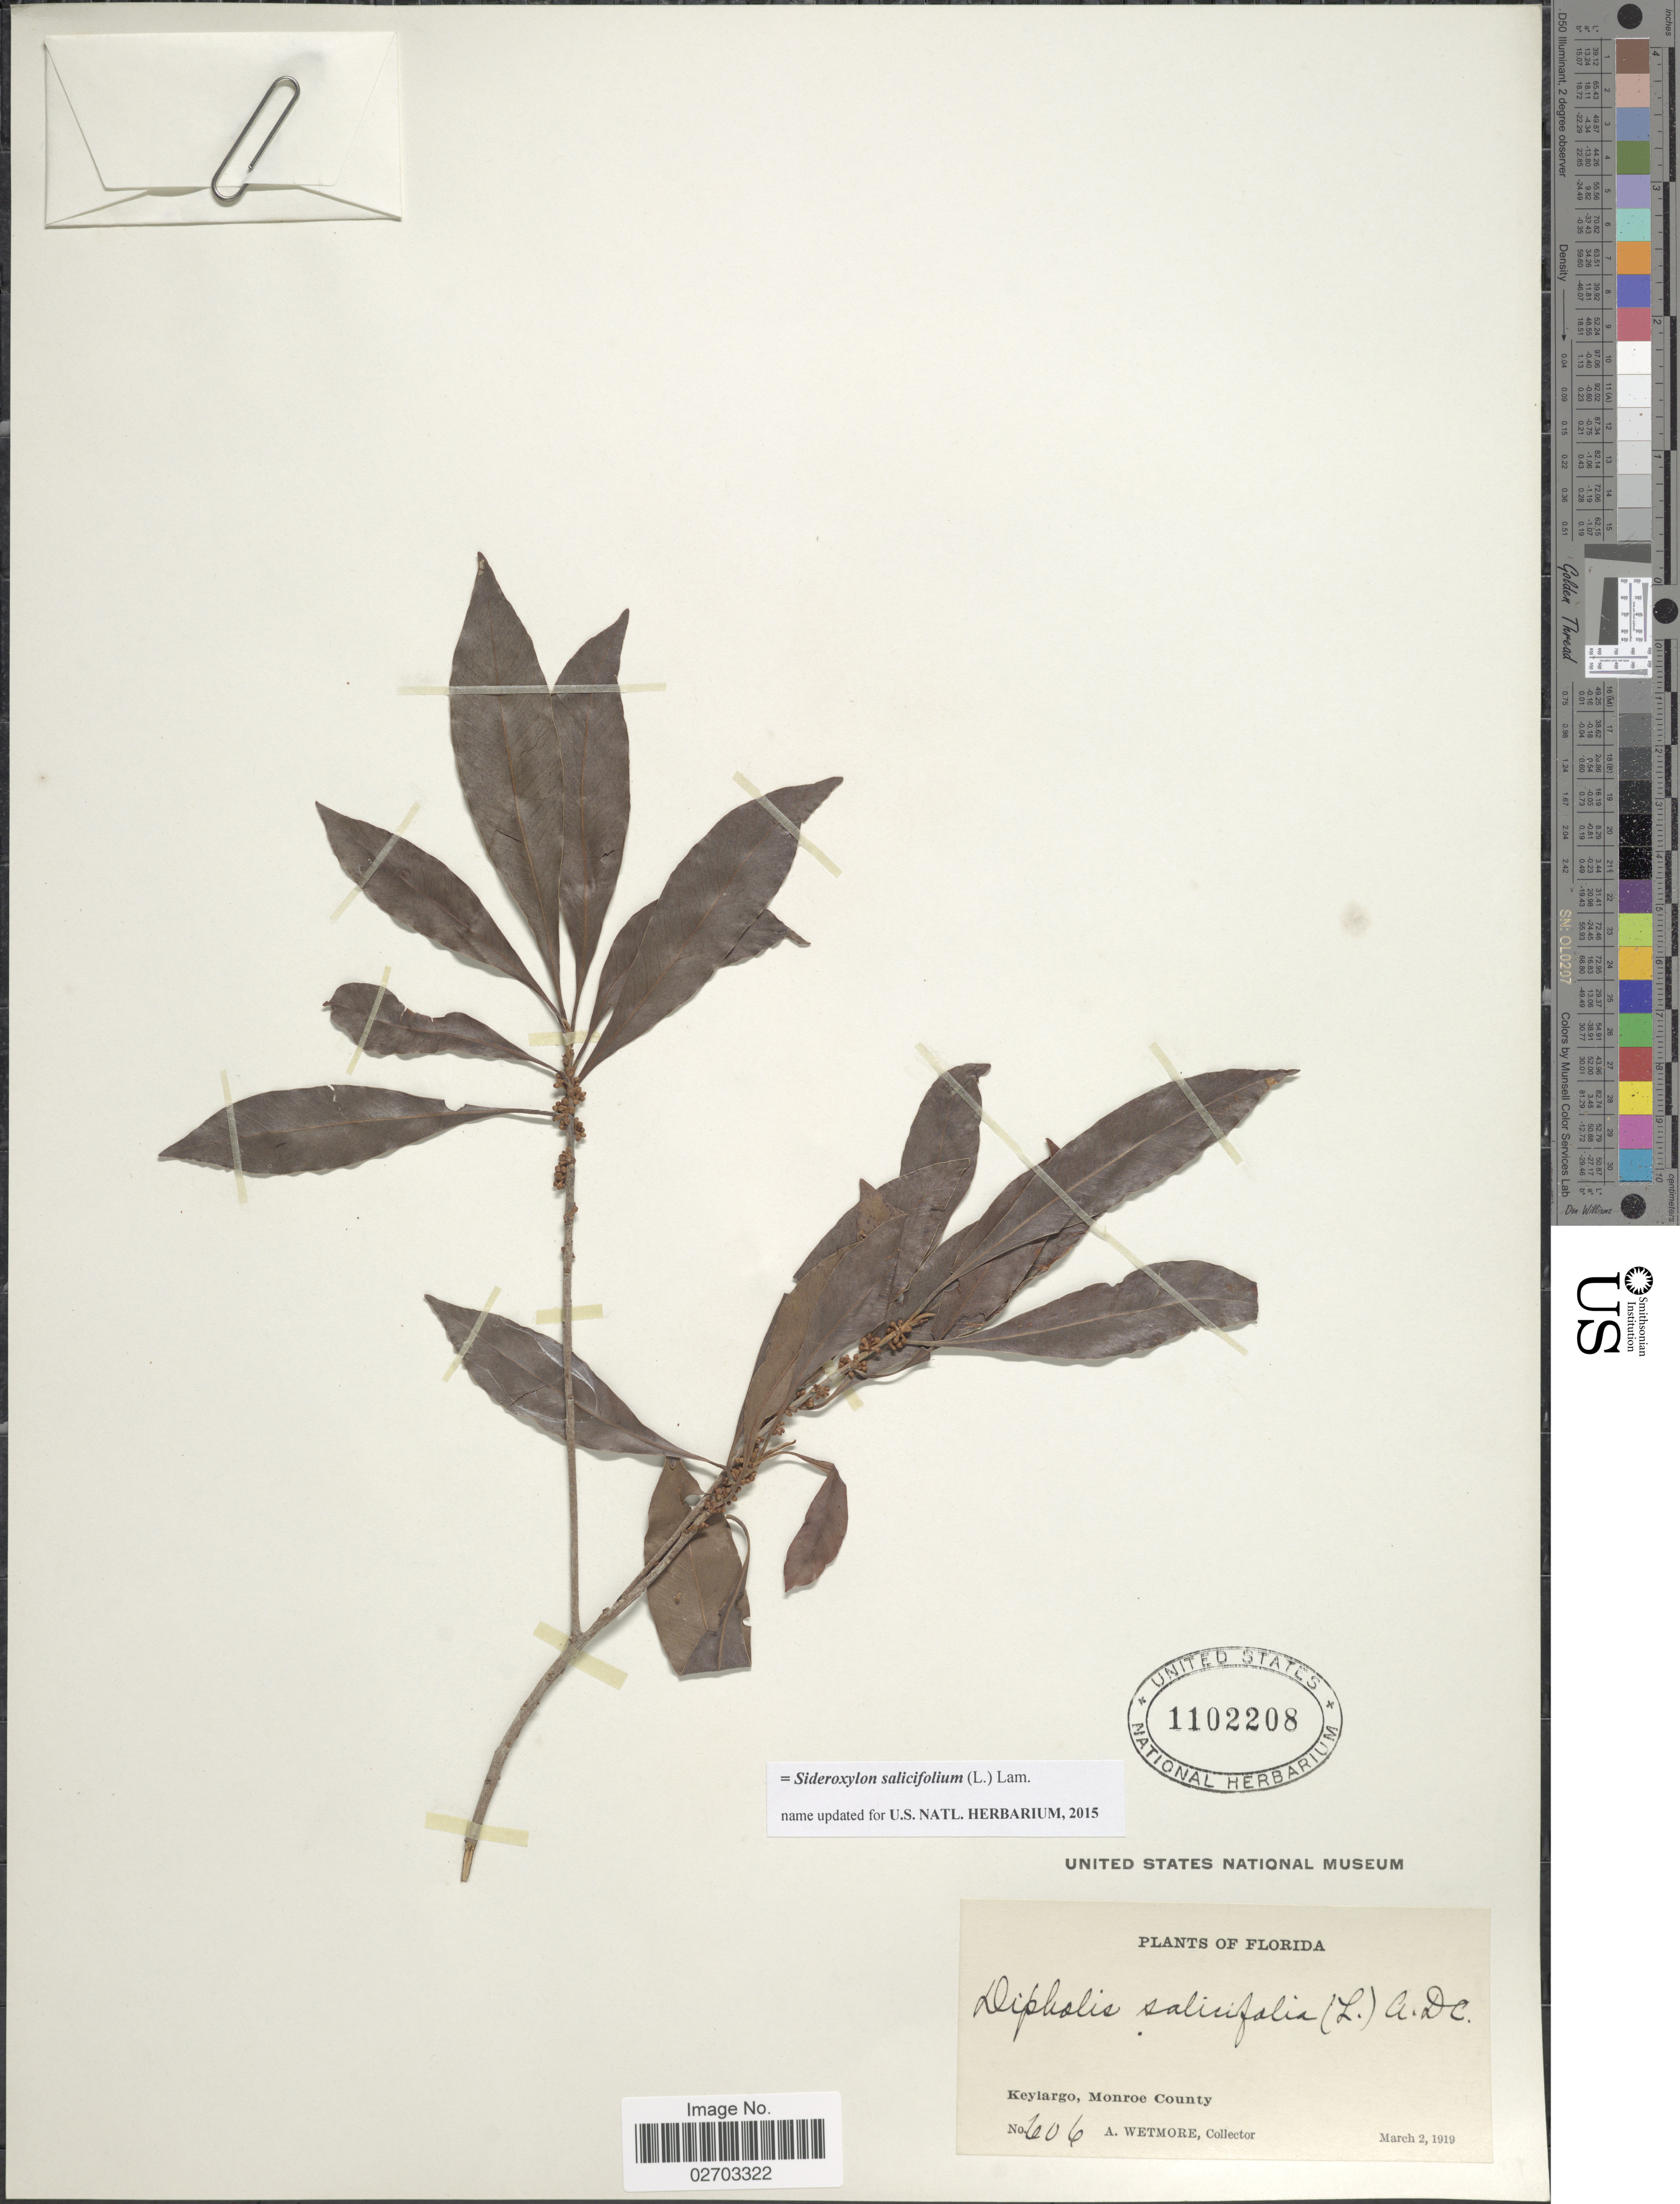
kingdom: Plantae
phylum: Tracheophyta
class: Magnoliopsida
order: Ericales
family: Sapotaceae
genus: Sideroxylon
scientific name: Sideroxylon salicifolium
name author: (L.) Lam.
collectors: A. Wetmore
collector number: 606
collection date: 1919-03-02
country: United States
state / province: Florida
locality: Keylargo, Monroe County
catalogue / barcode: US 1102208